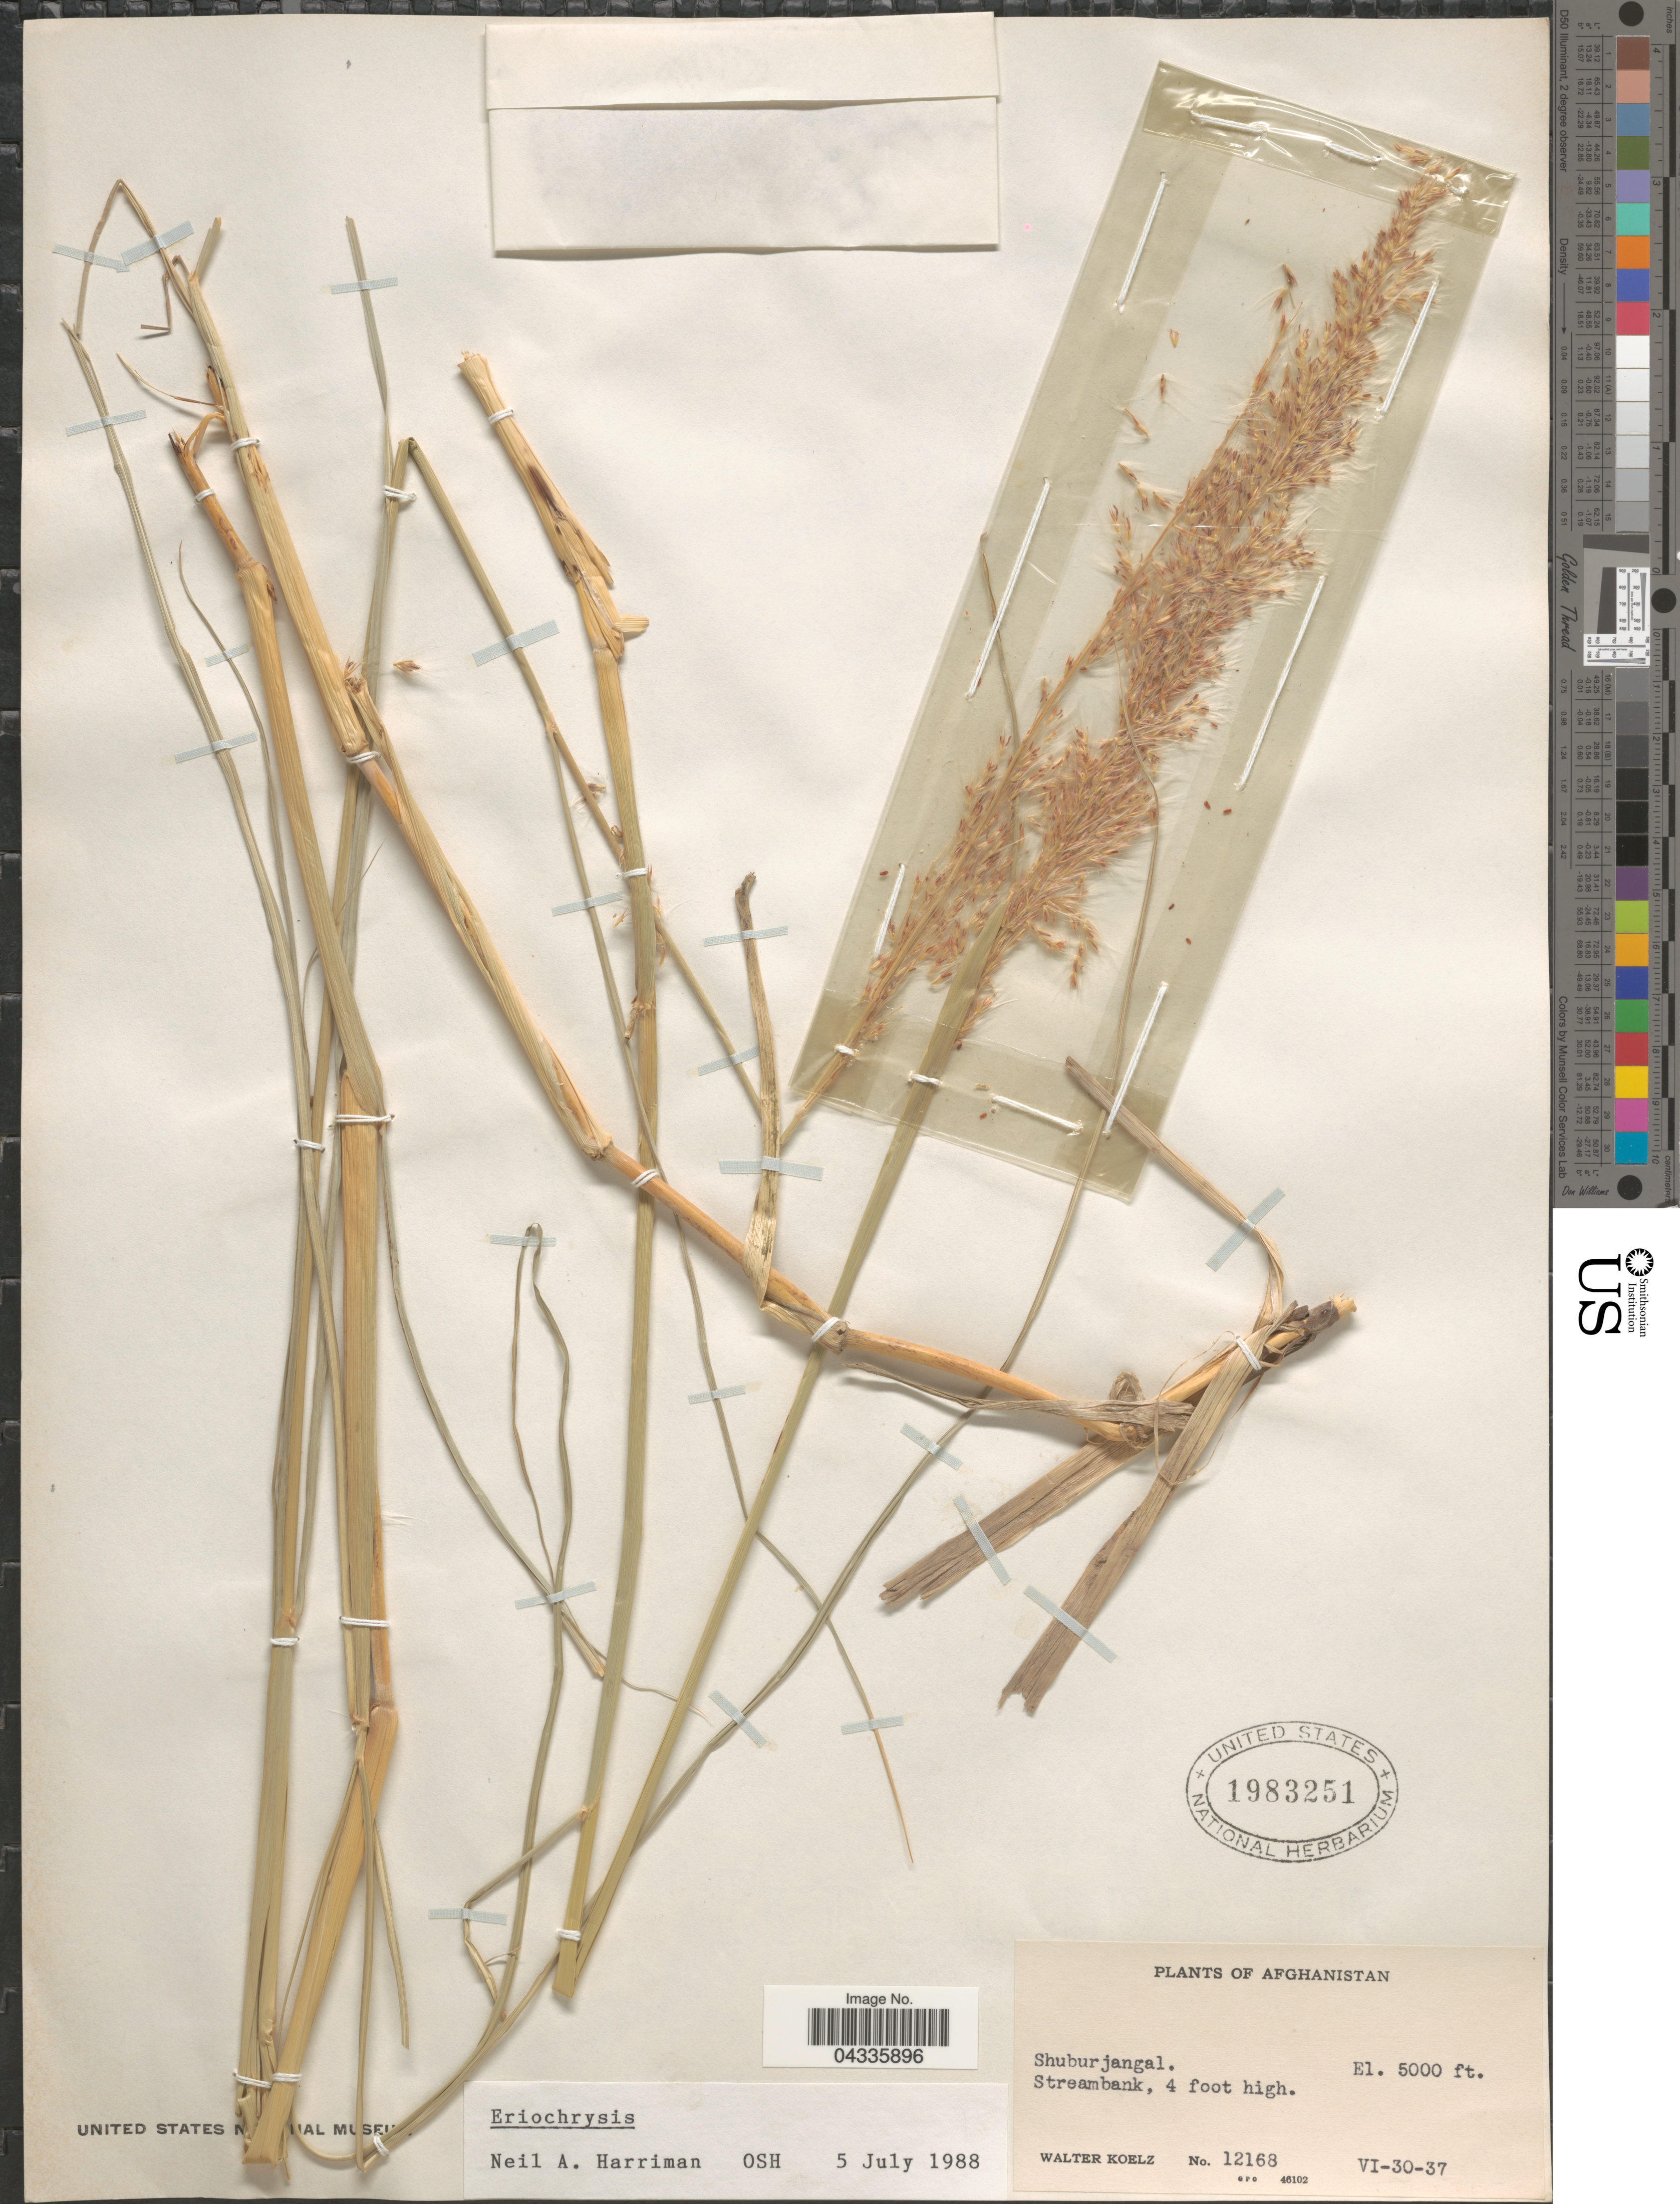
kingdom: Plantae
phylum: Tracheophyta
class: Liliopsida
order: Poales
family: Poaceae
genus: Eriochrysis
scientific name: Eriochrysis rangacharii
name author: C.E.C. Fisch.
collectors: W. N. Koelz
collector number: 12168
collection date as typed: Transcribed d/m/y: 30/6/37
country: Afghanistan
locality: Shuburjangal.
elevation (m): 1524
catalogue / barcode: US 1983251